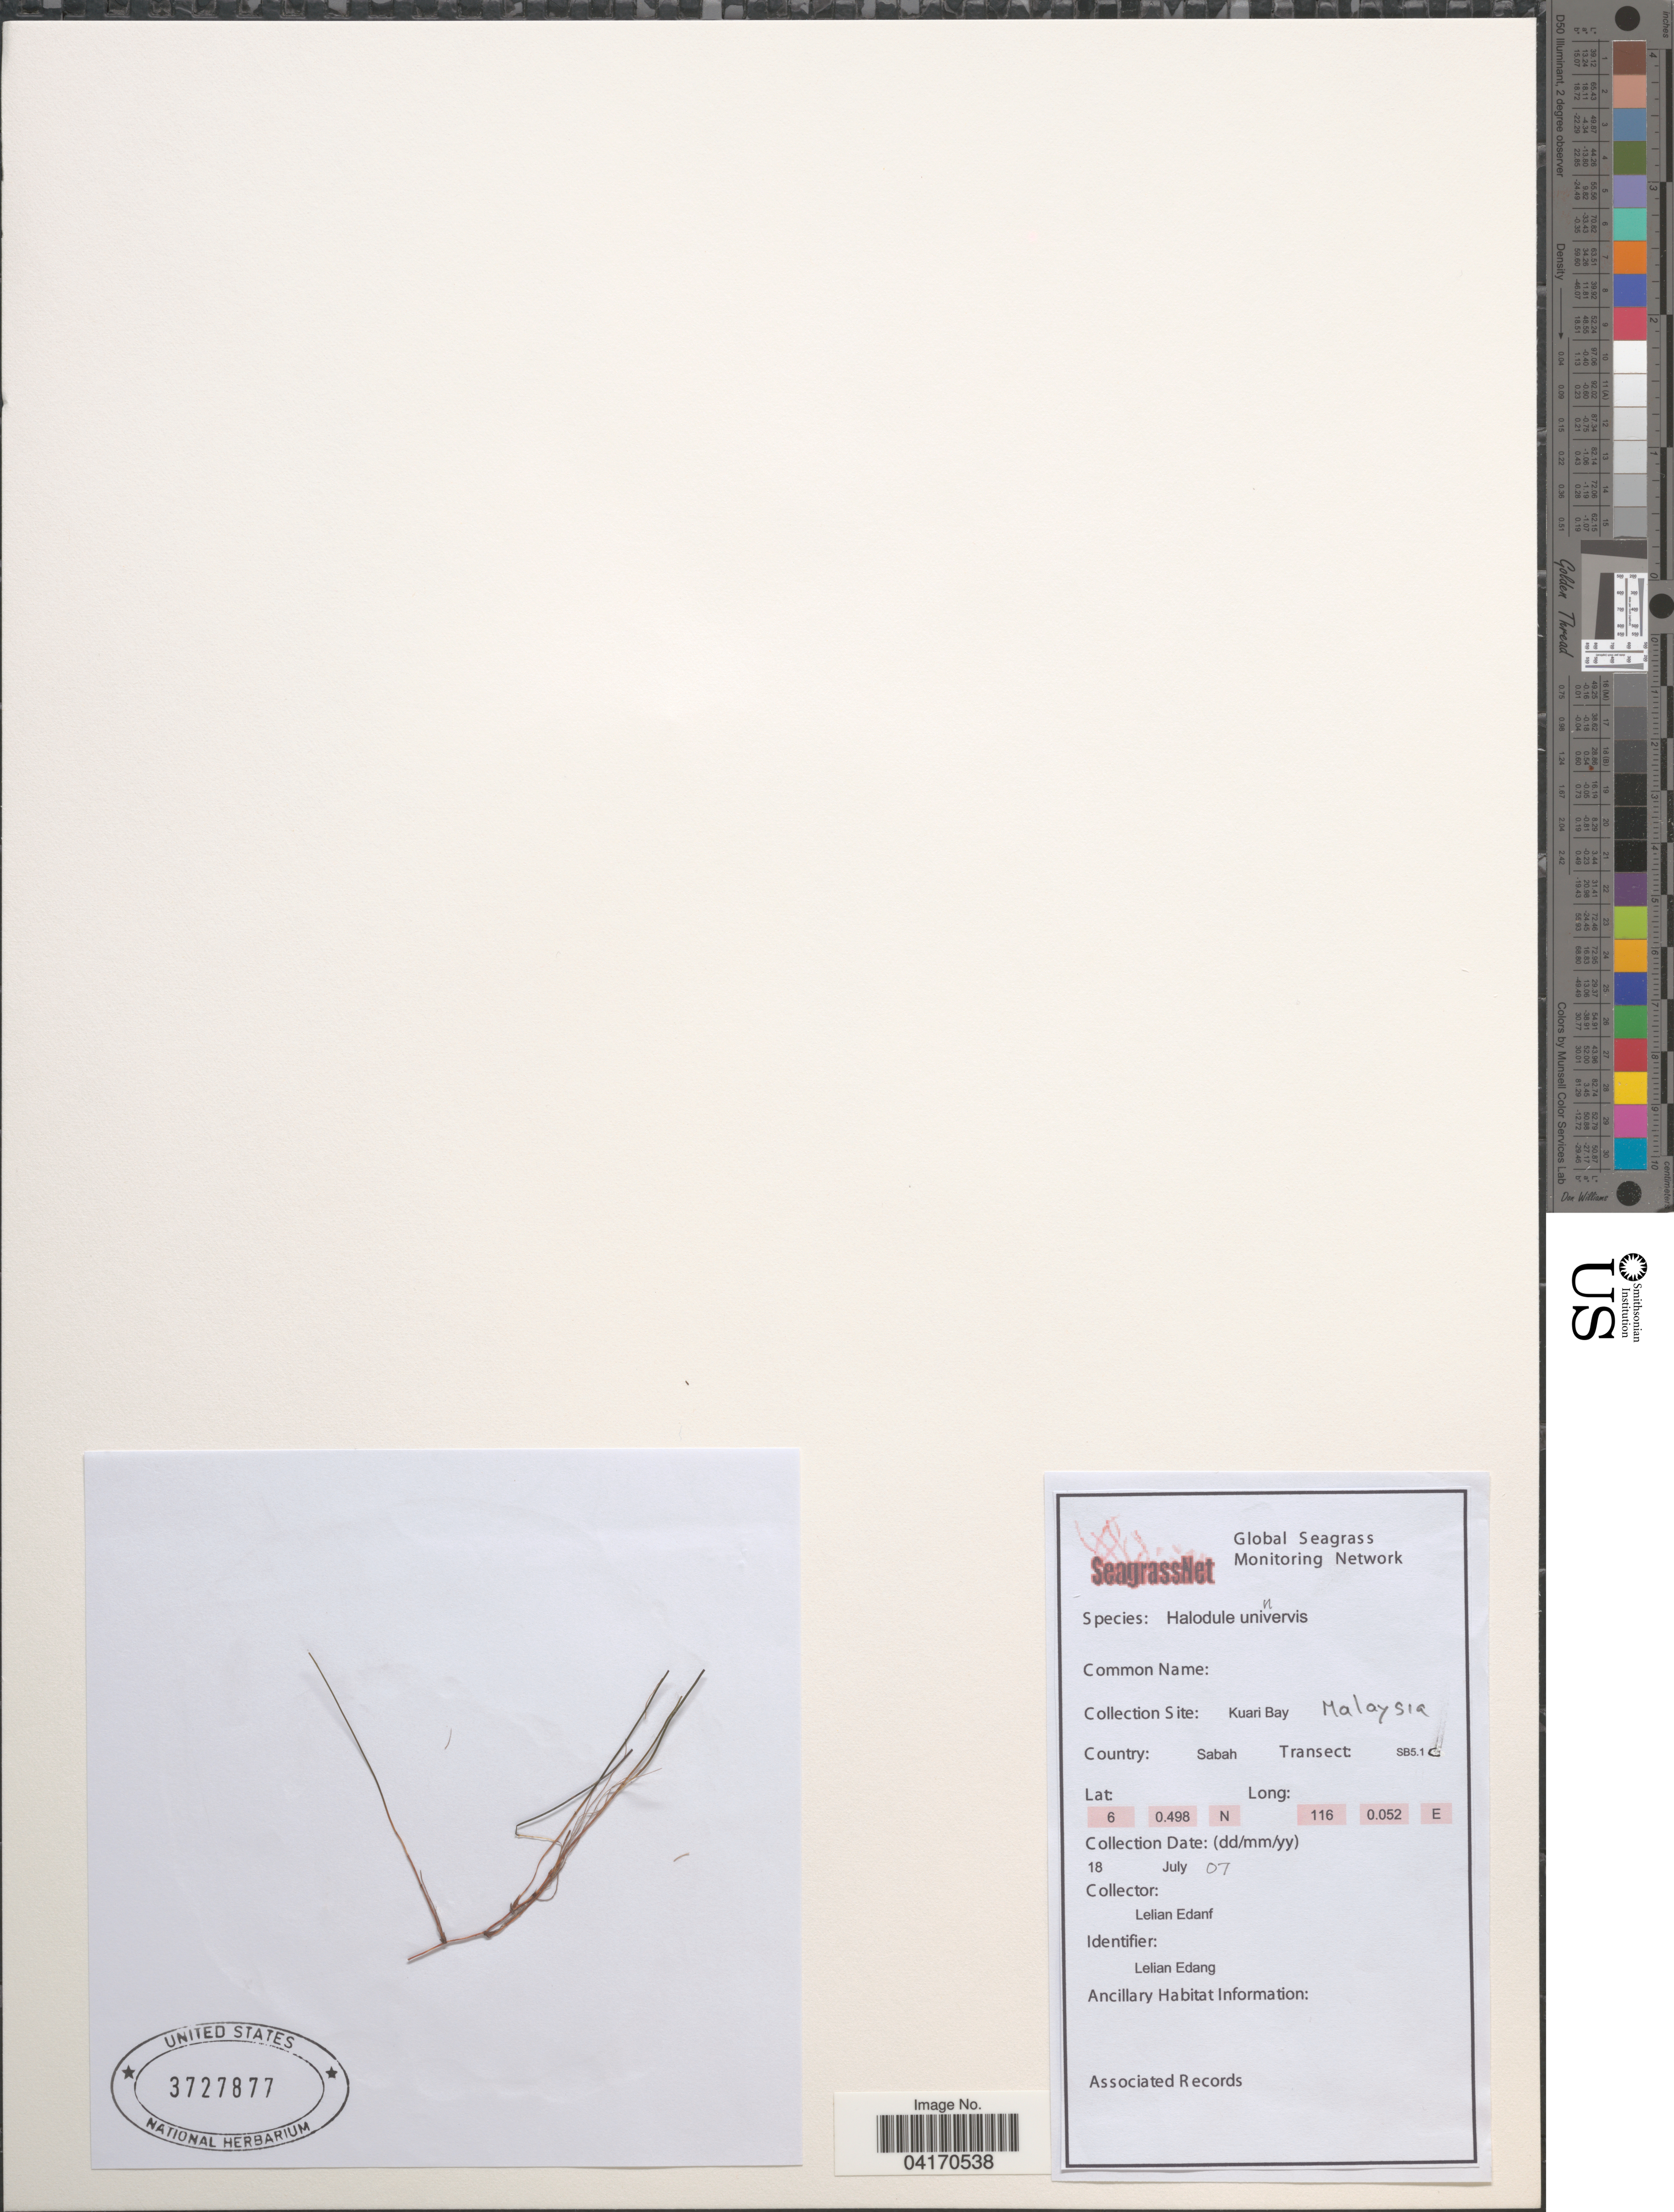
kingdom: Plantae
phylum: Tracheophyta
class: Liliopsida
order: Alismatales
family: Cymodoceaceae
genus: Halodule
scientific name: Halodule uninervis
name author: (Forssk.) Asch.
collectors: L. Edanf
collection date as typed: Transcribed d/m/y: 18/7/7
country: Malaysia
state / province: Sabah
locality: Collection Site: Kuari Bay. Country: Sabah. Transect: SB5.1C.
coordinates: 6 0.498, 116 0.052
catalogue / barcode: US 3727877